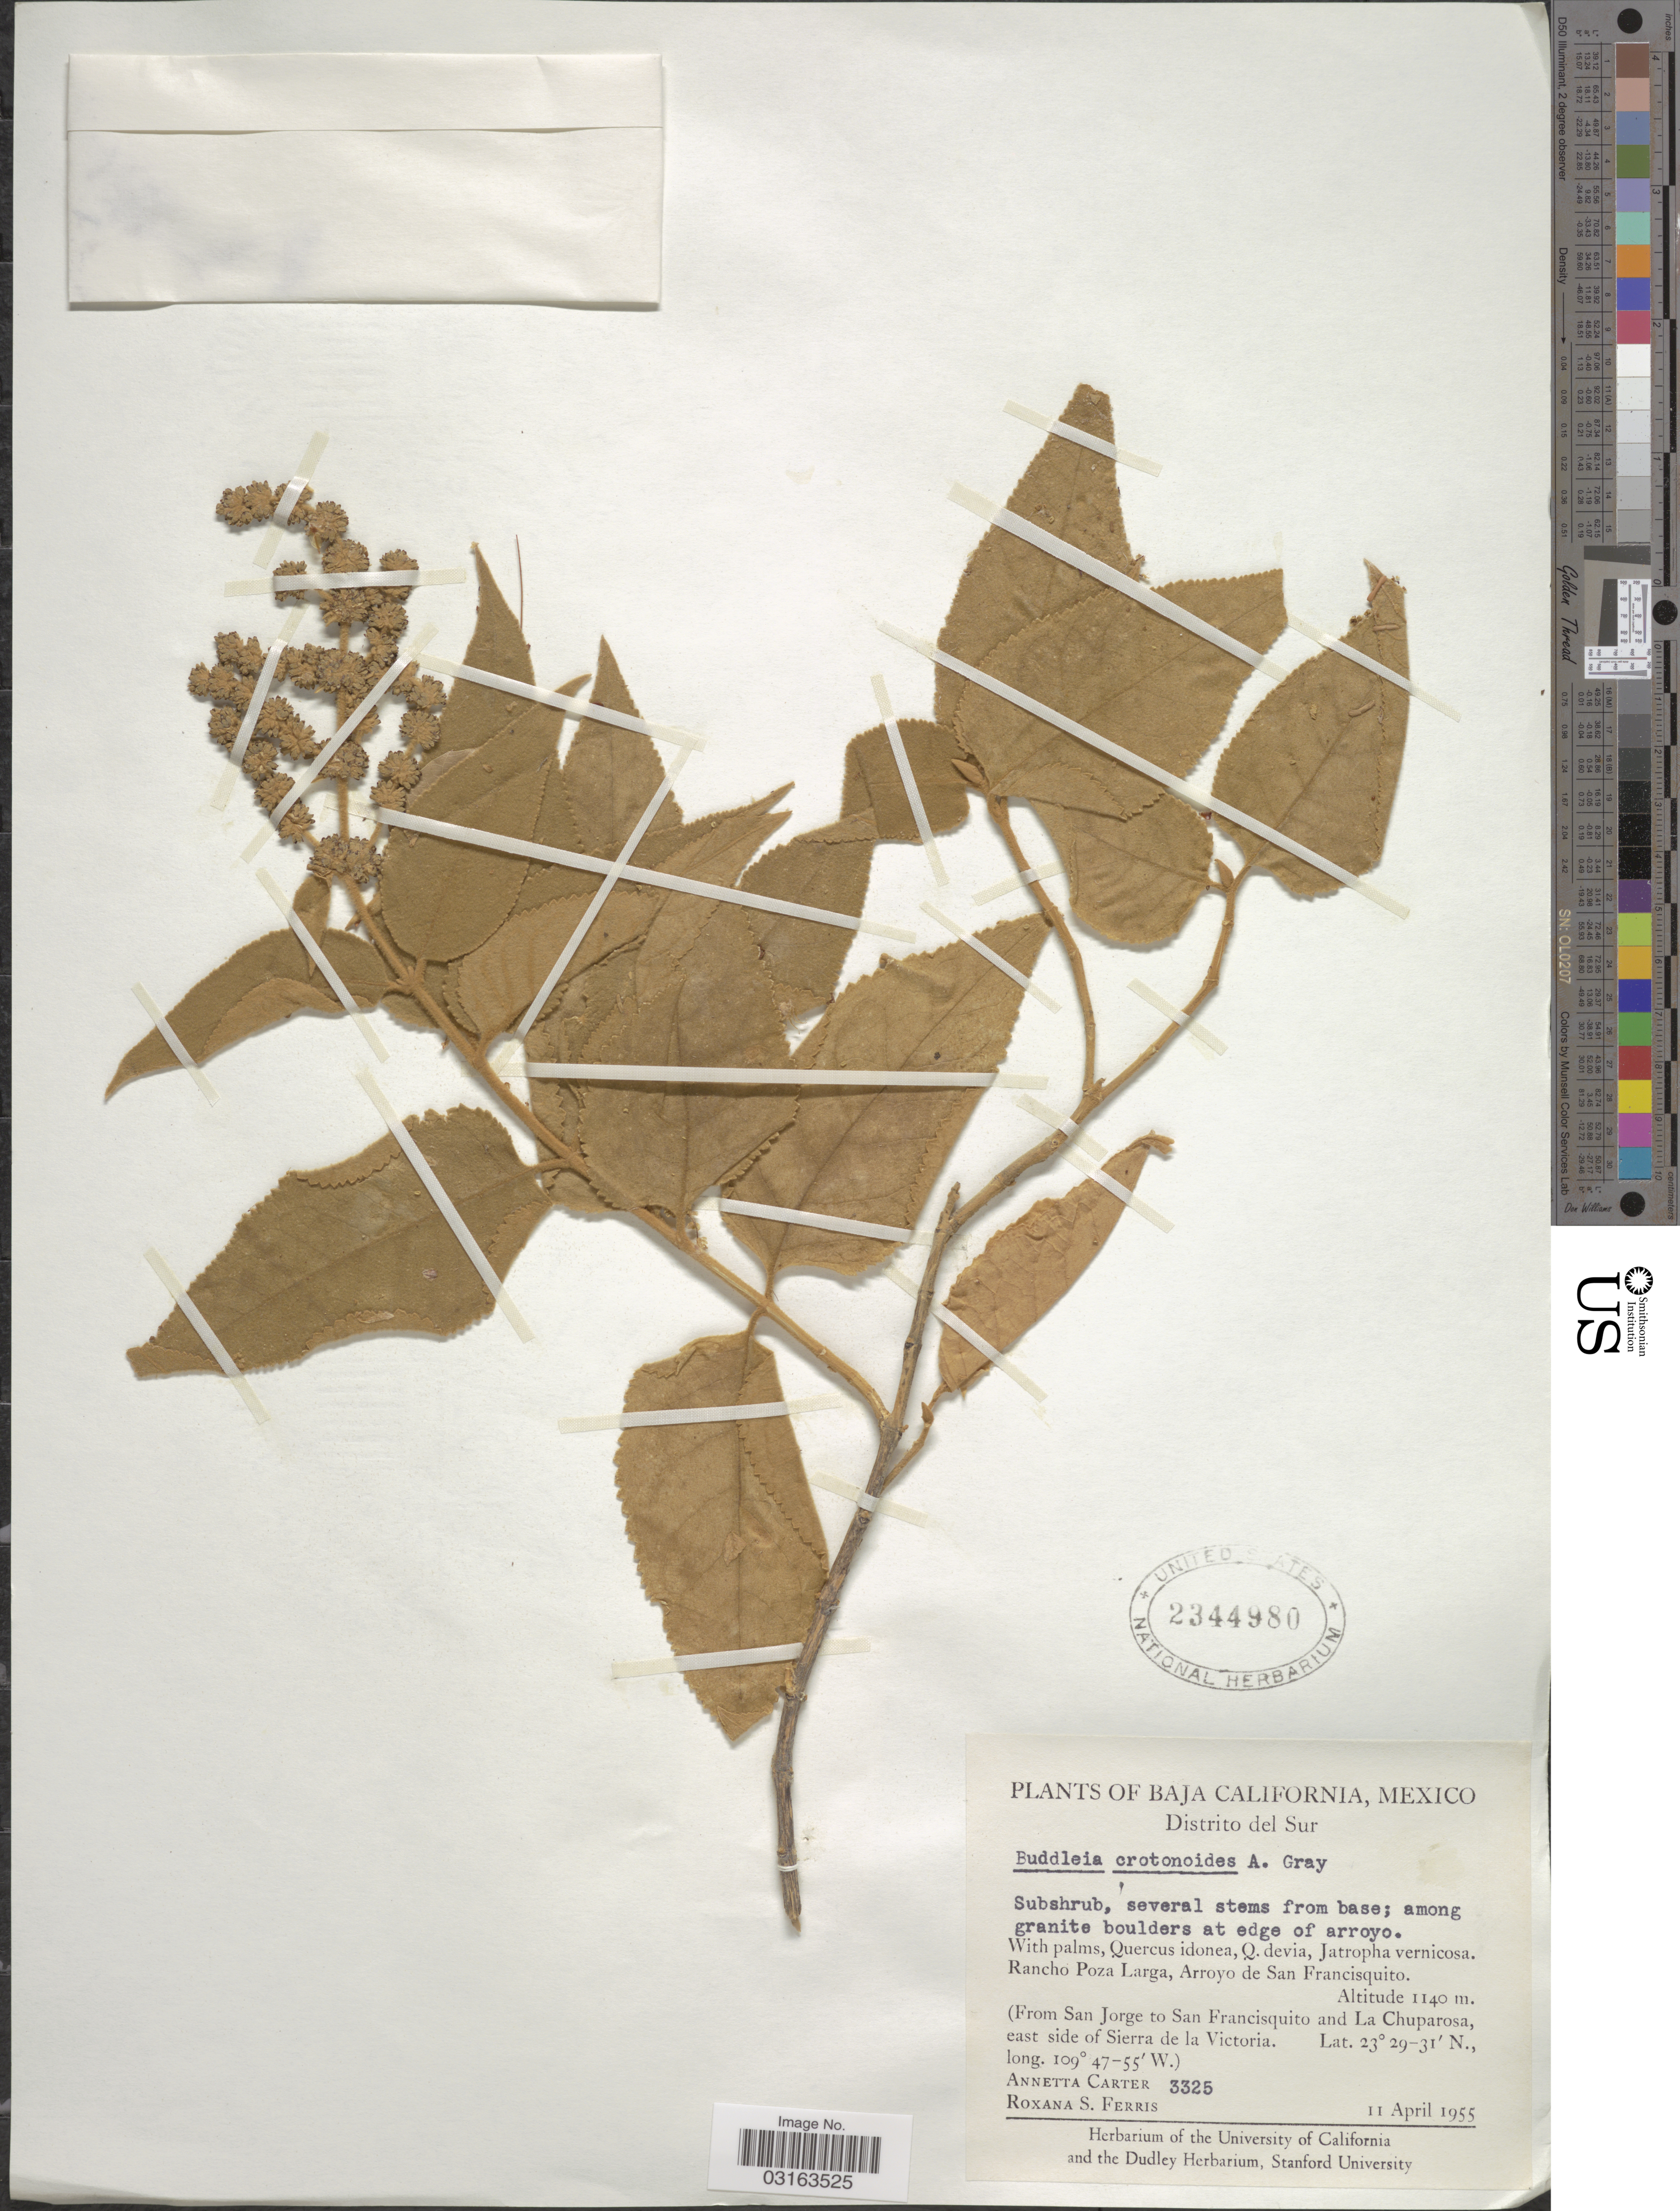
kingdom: Plantae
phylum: Tracheophyta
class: Magnoliopsida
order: Lamiales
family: Scrophulariaceae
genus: Buddleja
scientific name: Buddleja crotonoides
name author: A. Gray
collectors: A. Carter & R. S. Ferris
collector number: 3325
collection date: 1955-04-11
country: Mexico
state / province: Baja California Sur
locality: Distrito del Sur. Rancho Poza Larga, Arroyo de San Francisquito. (From San Jorge to San Francisquito and La Chuparosa, east side of Sierra de la Victoria.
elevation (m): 1140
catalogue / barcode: US 2344980